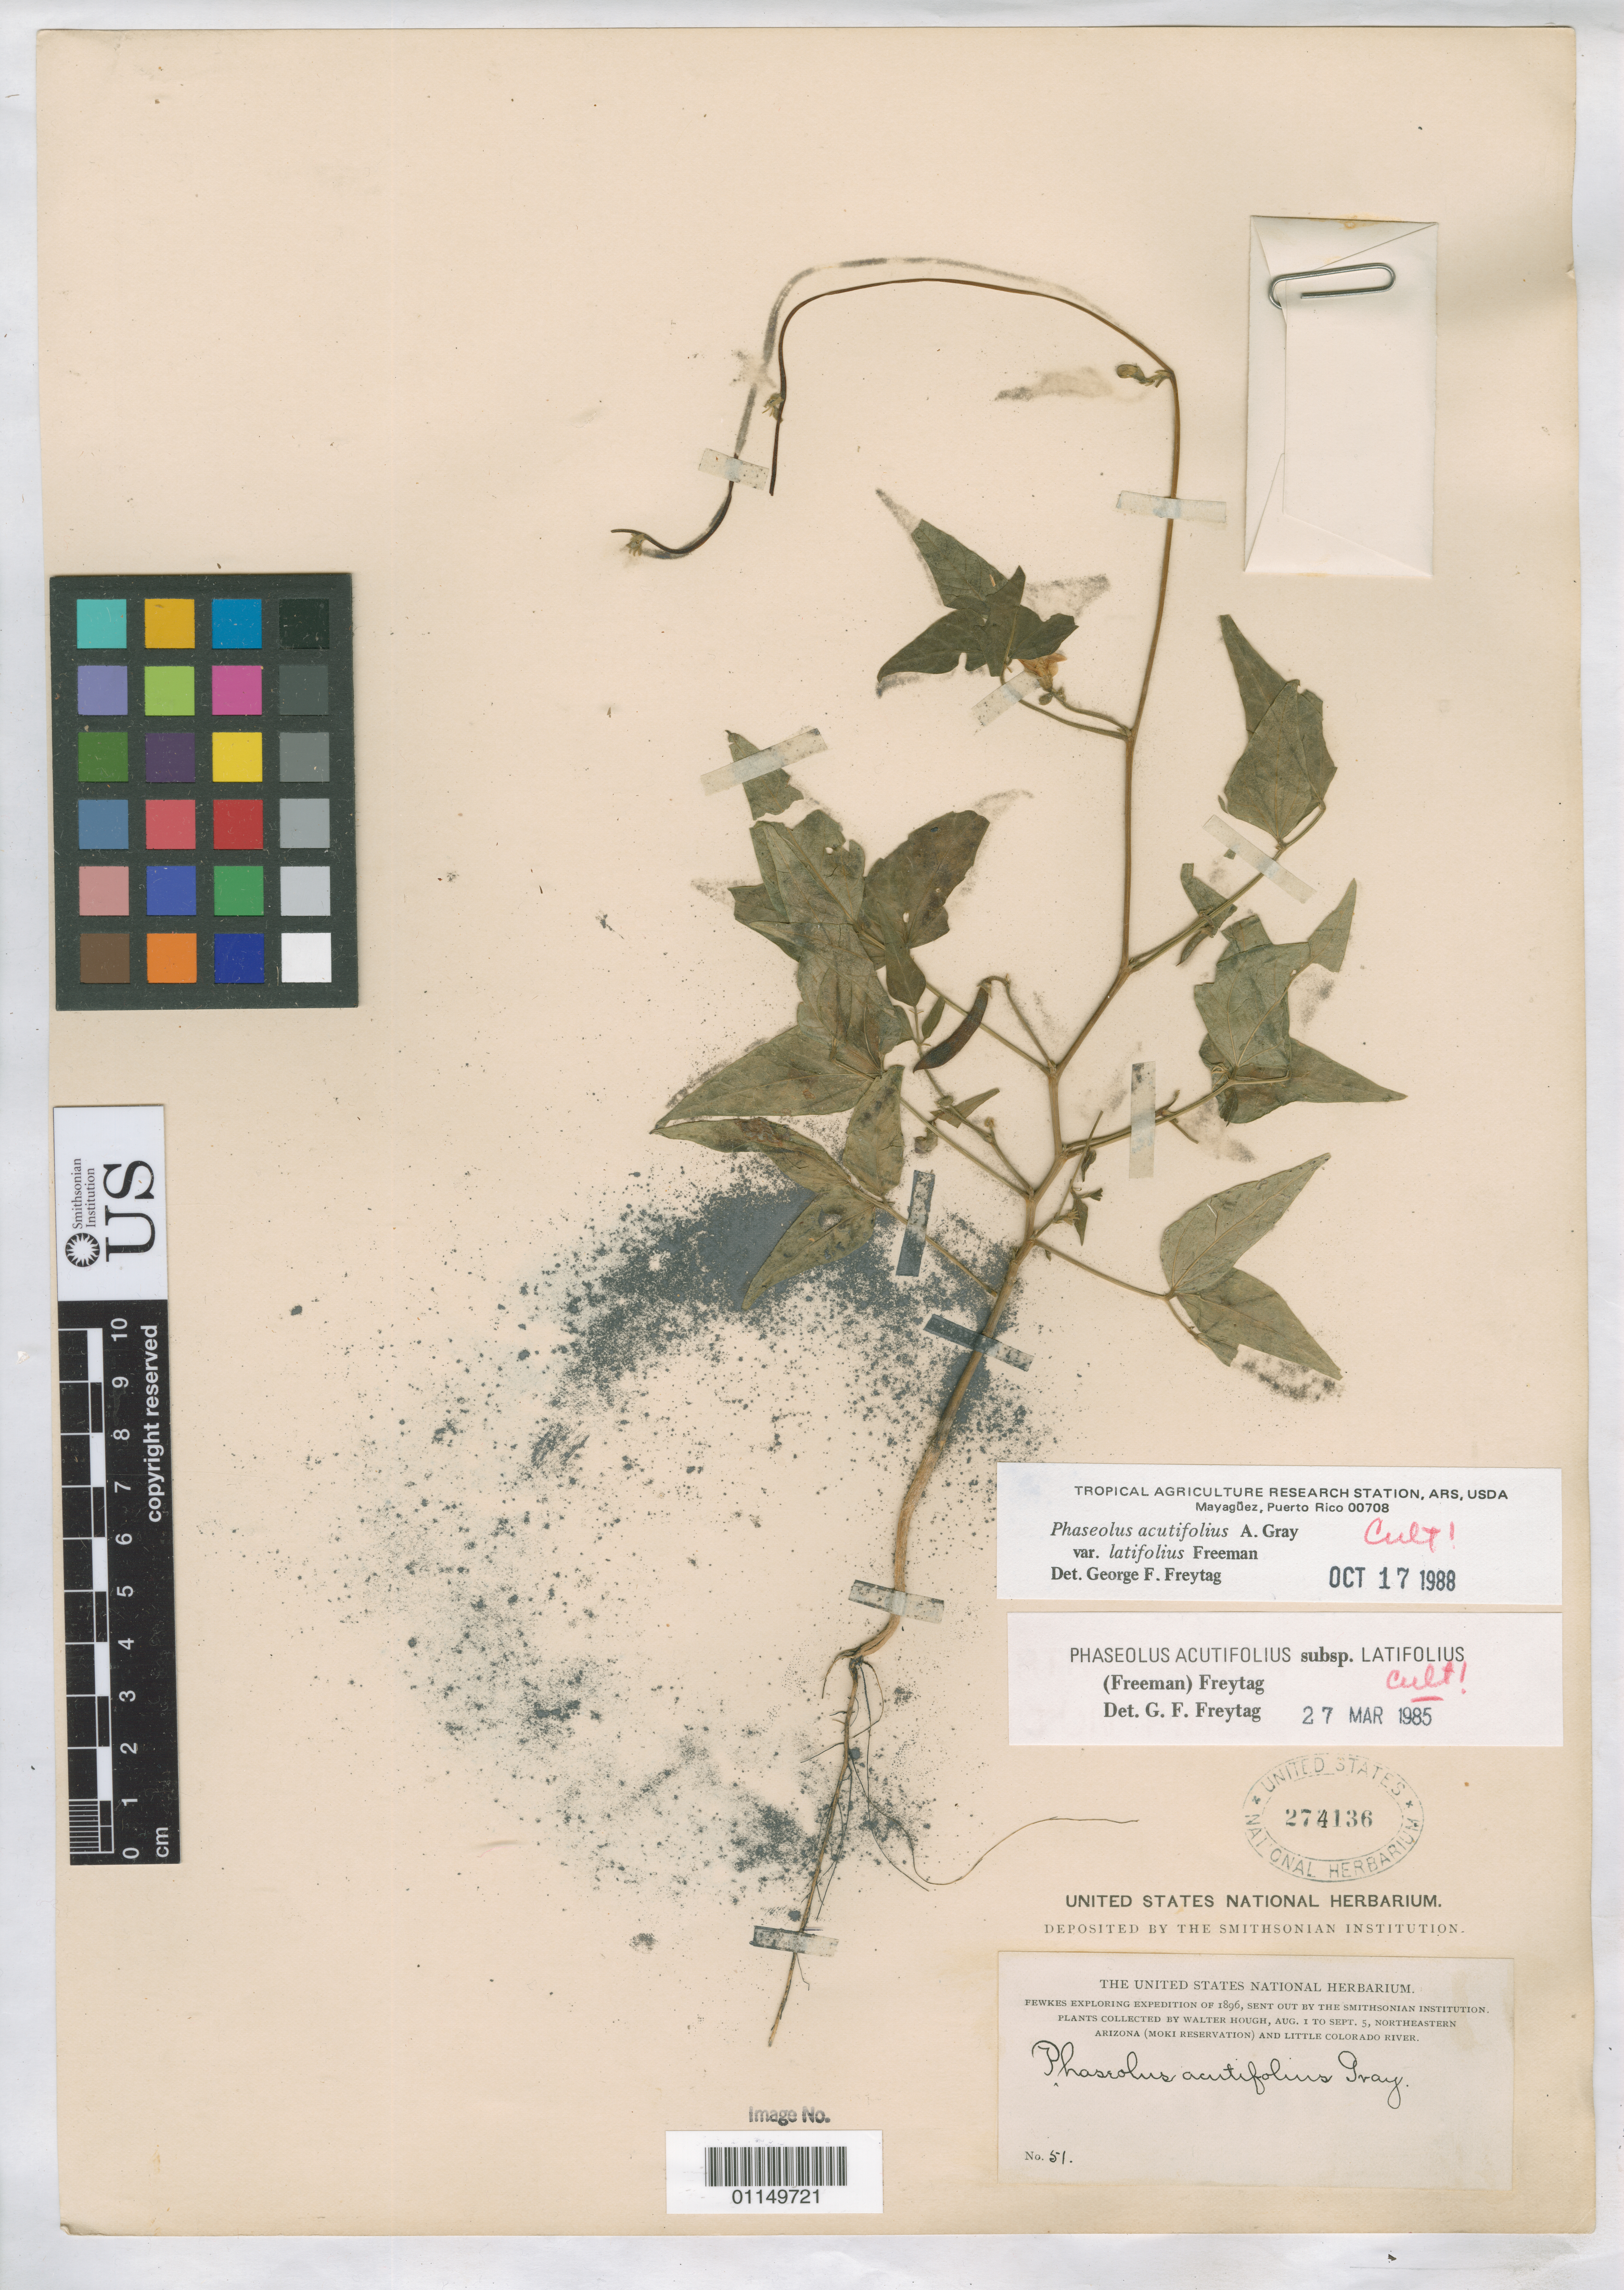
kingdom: Plantae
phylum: Tracheophyta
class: Magnoliopsida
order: Fabales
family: Fabaceae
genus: Phaseolus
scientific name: Phaseolus acutifolius var. latifolius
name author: G. F. Freeman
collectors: W. Hough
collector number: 51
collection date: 1896-08-01/1896-09-05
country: United States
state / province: Arizona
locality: Northeastern Arizona (Moki Reservation) and Little Colorado River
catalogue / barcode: US 274136